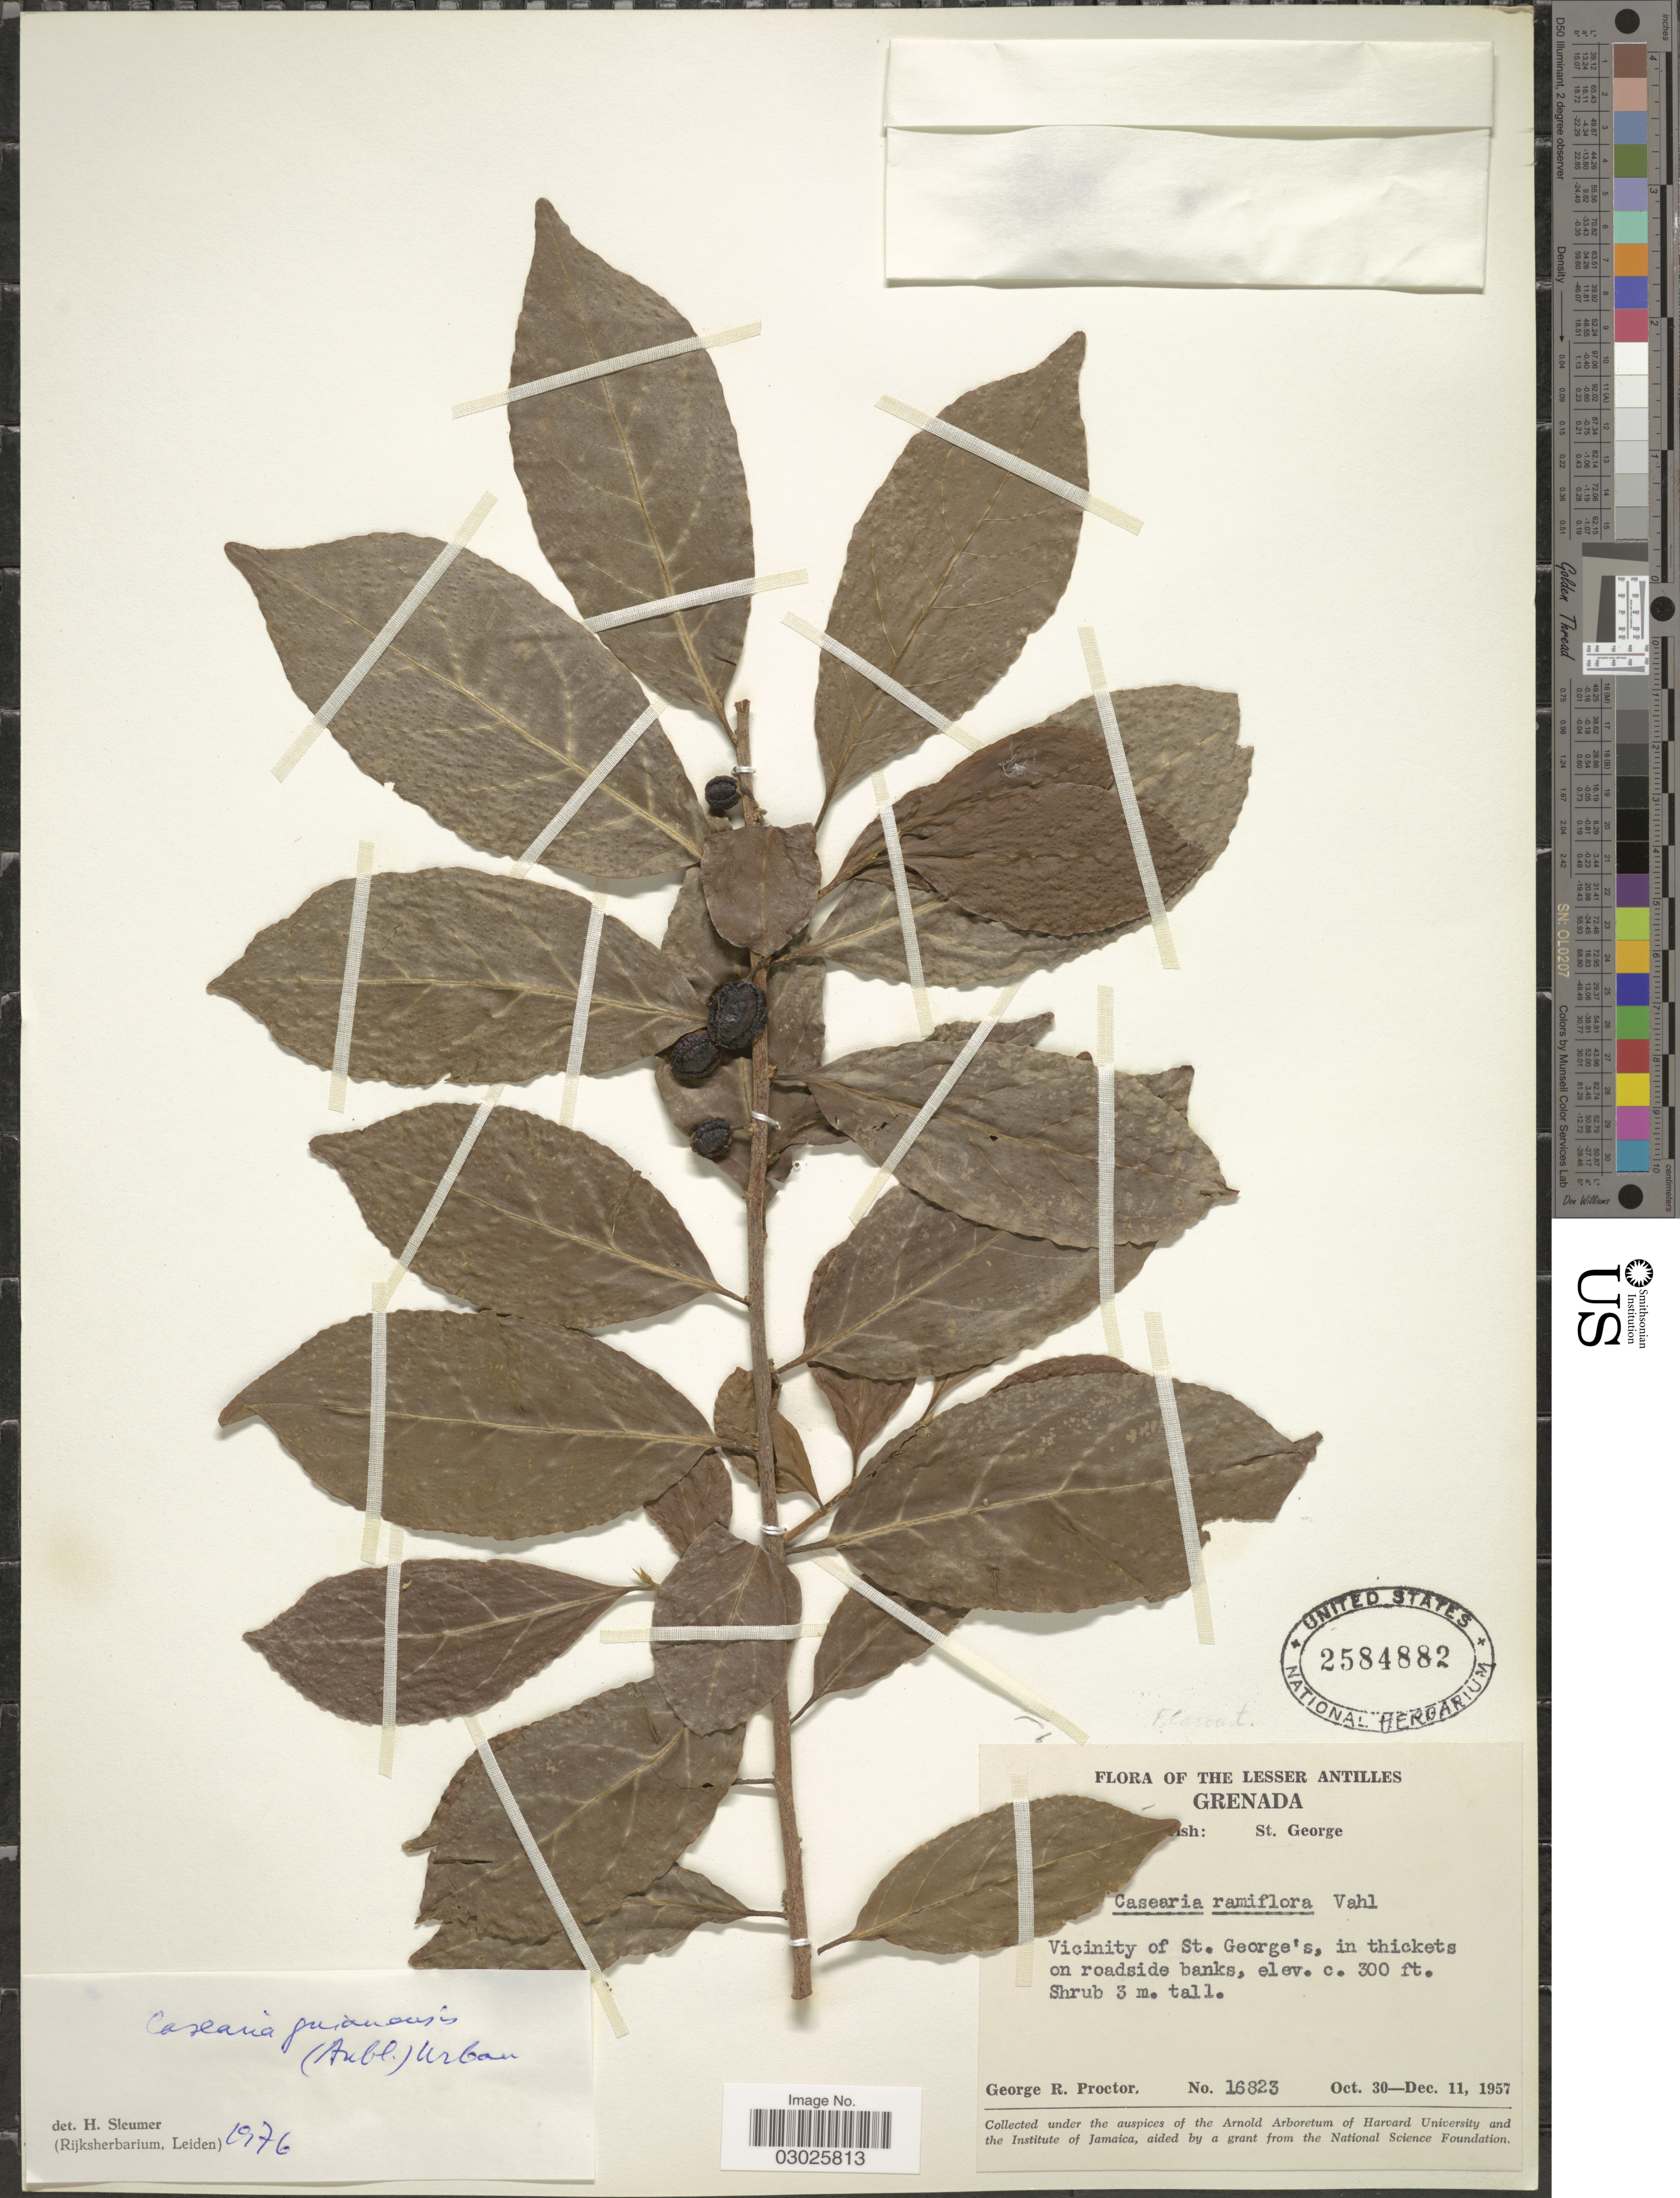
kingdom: Plantae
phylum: Tracheophyta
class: Magnoliopsida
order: Malpighiales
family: Salicaceae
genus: Casearia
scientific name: Casearia guianensis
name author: (Aubl.) Urb.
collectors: G. R. Proctor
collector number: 16823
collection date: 1957-10-30/1957-12-11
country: Grenada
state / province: Saint George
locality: The Lesser Antilles, Grenada, Parish: St. George. Vicinity of St. George's, in thickets on roadside banks.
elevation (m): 91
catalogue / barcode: US 2584882